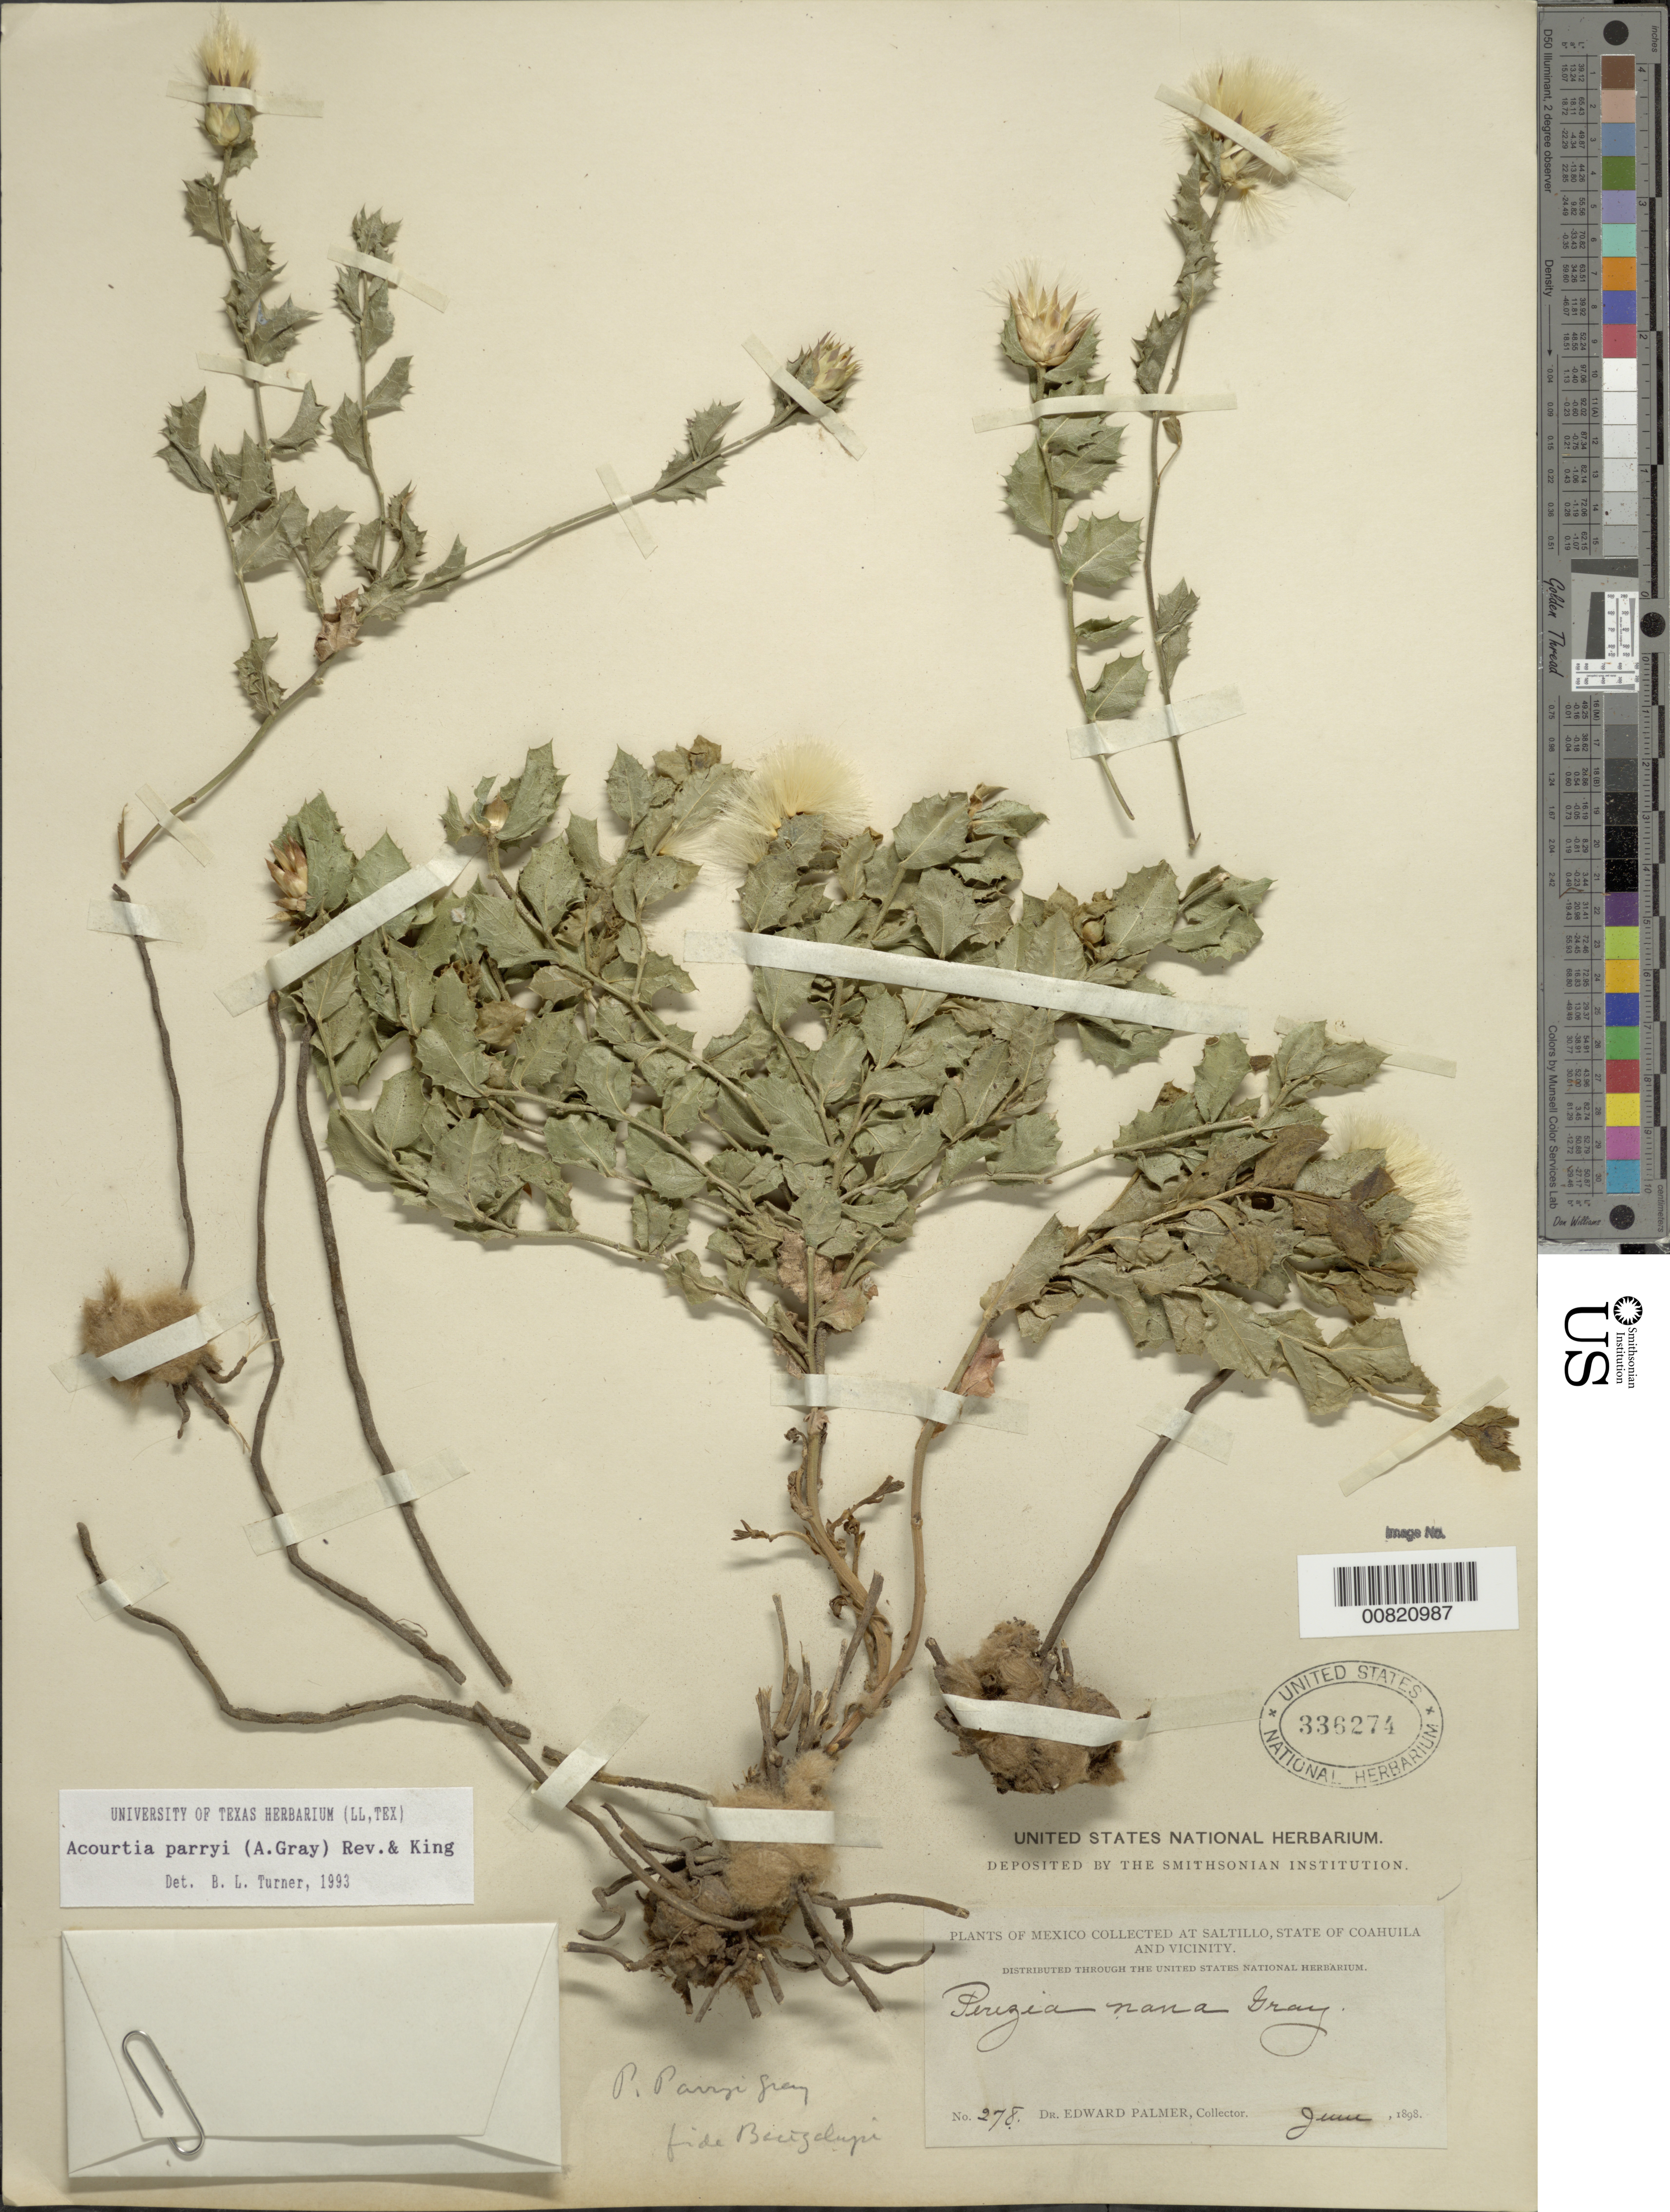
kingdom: Plantae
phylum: Tracheophyta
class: Magnoliopsida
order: Asterales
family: Asteraceae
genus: Acourtia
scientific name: Acourtia parryi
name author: (A. Gray) Reveal & R.M. King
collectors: E. Palmer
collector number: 278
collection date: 1898-06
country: Mexico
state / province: Coahuila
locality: At Saltillo, State of Coahuila and vicinity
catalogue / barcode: US 336274